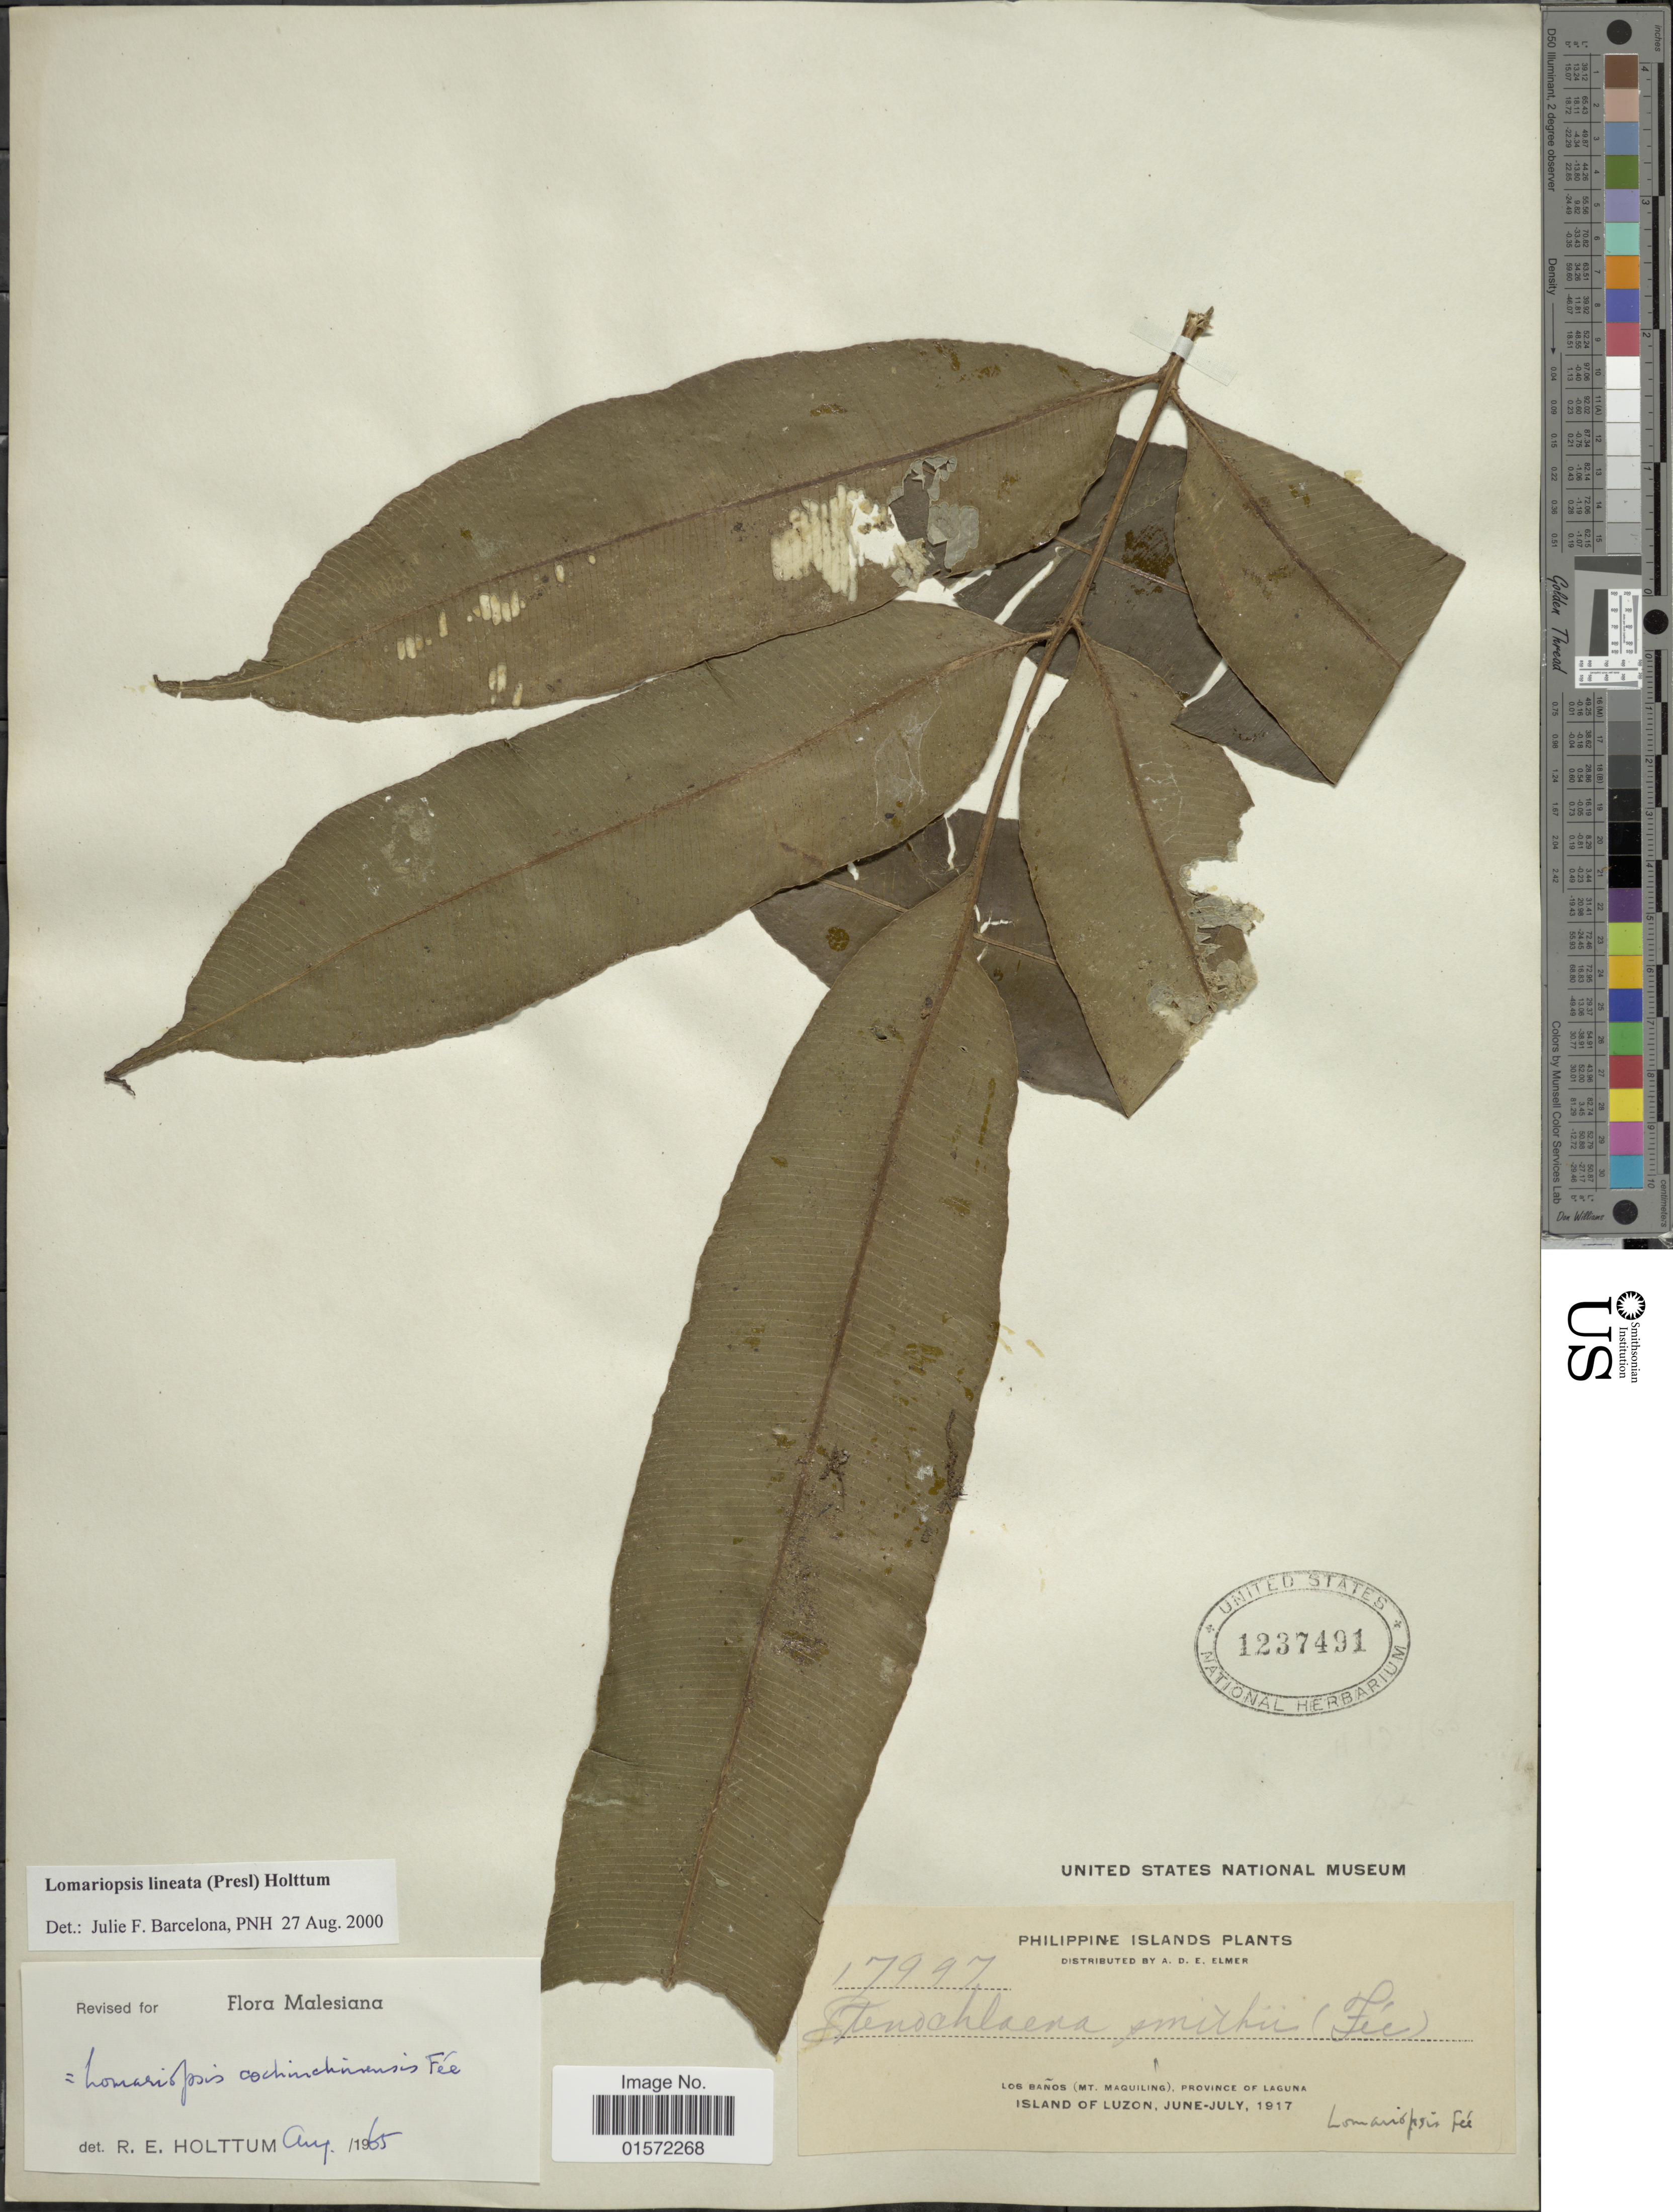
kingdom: Plantae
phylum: Tracheophyta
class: Polypodiopsida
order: Polypodiales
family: Lomariopsidaceae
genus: Lomariopsis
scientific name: Lomariopsis cochinchinensis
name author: Fée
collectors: A. D. E. Elmer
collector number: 17997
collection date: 1917-06/1917-07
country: Philippines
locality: Philippine Islands Plants, Los Baños (Mt. Maquiling), Province of Laguna, Island of Luzon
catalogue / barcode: US 1237491